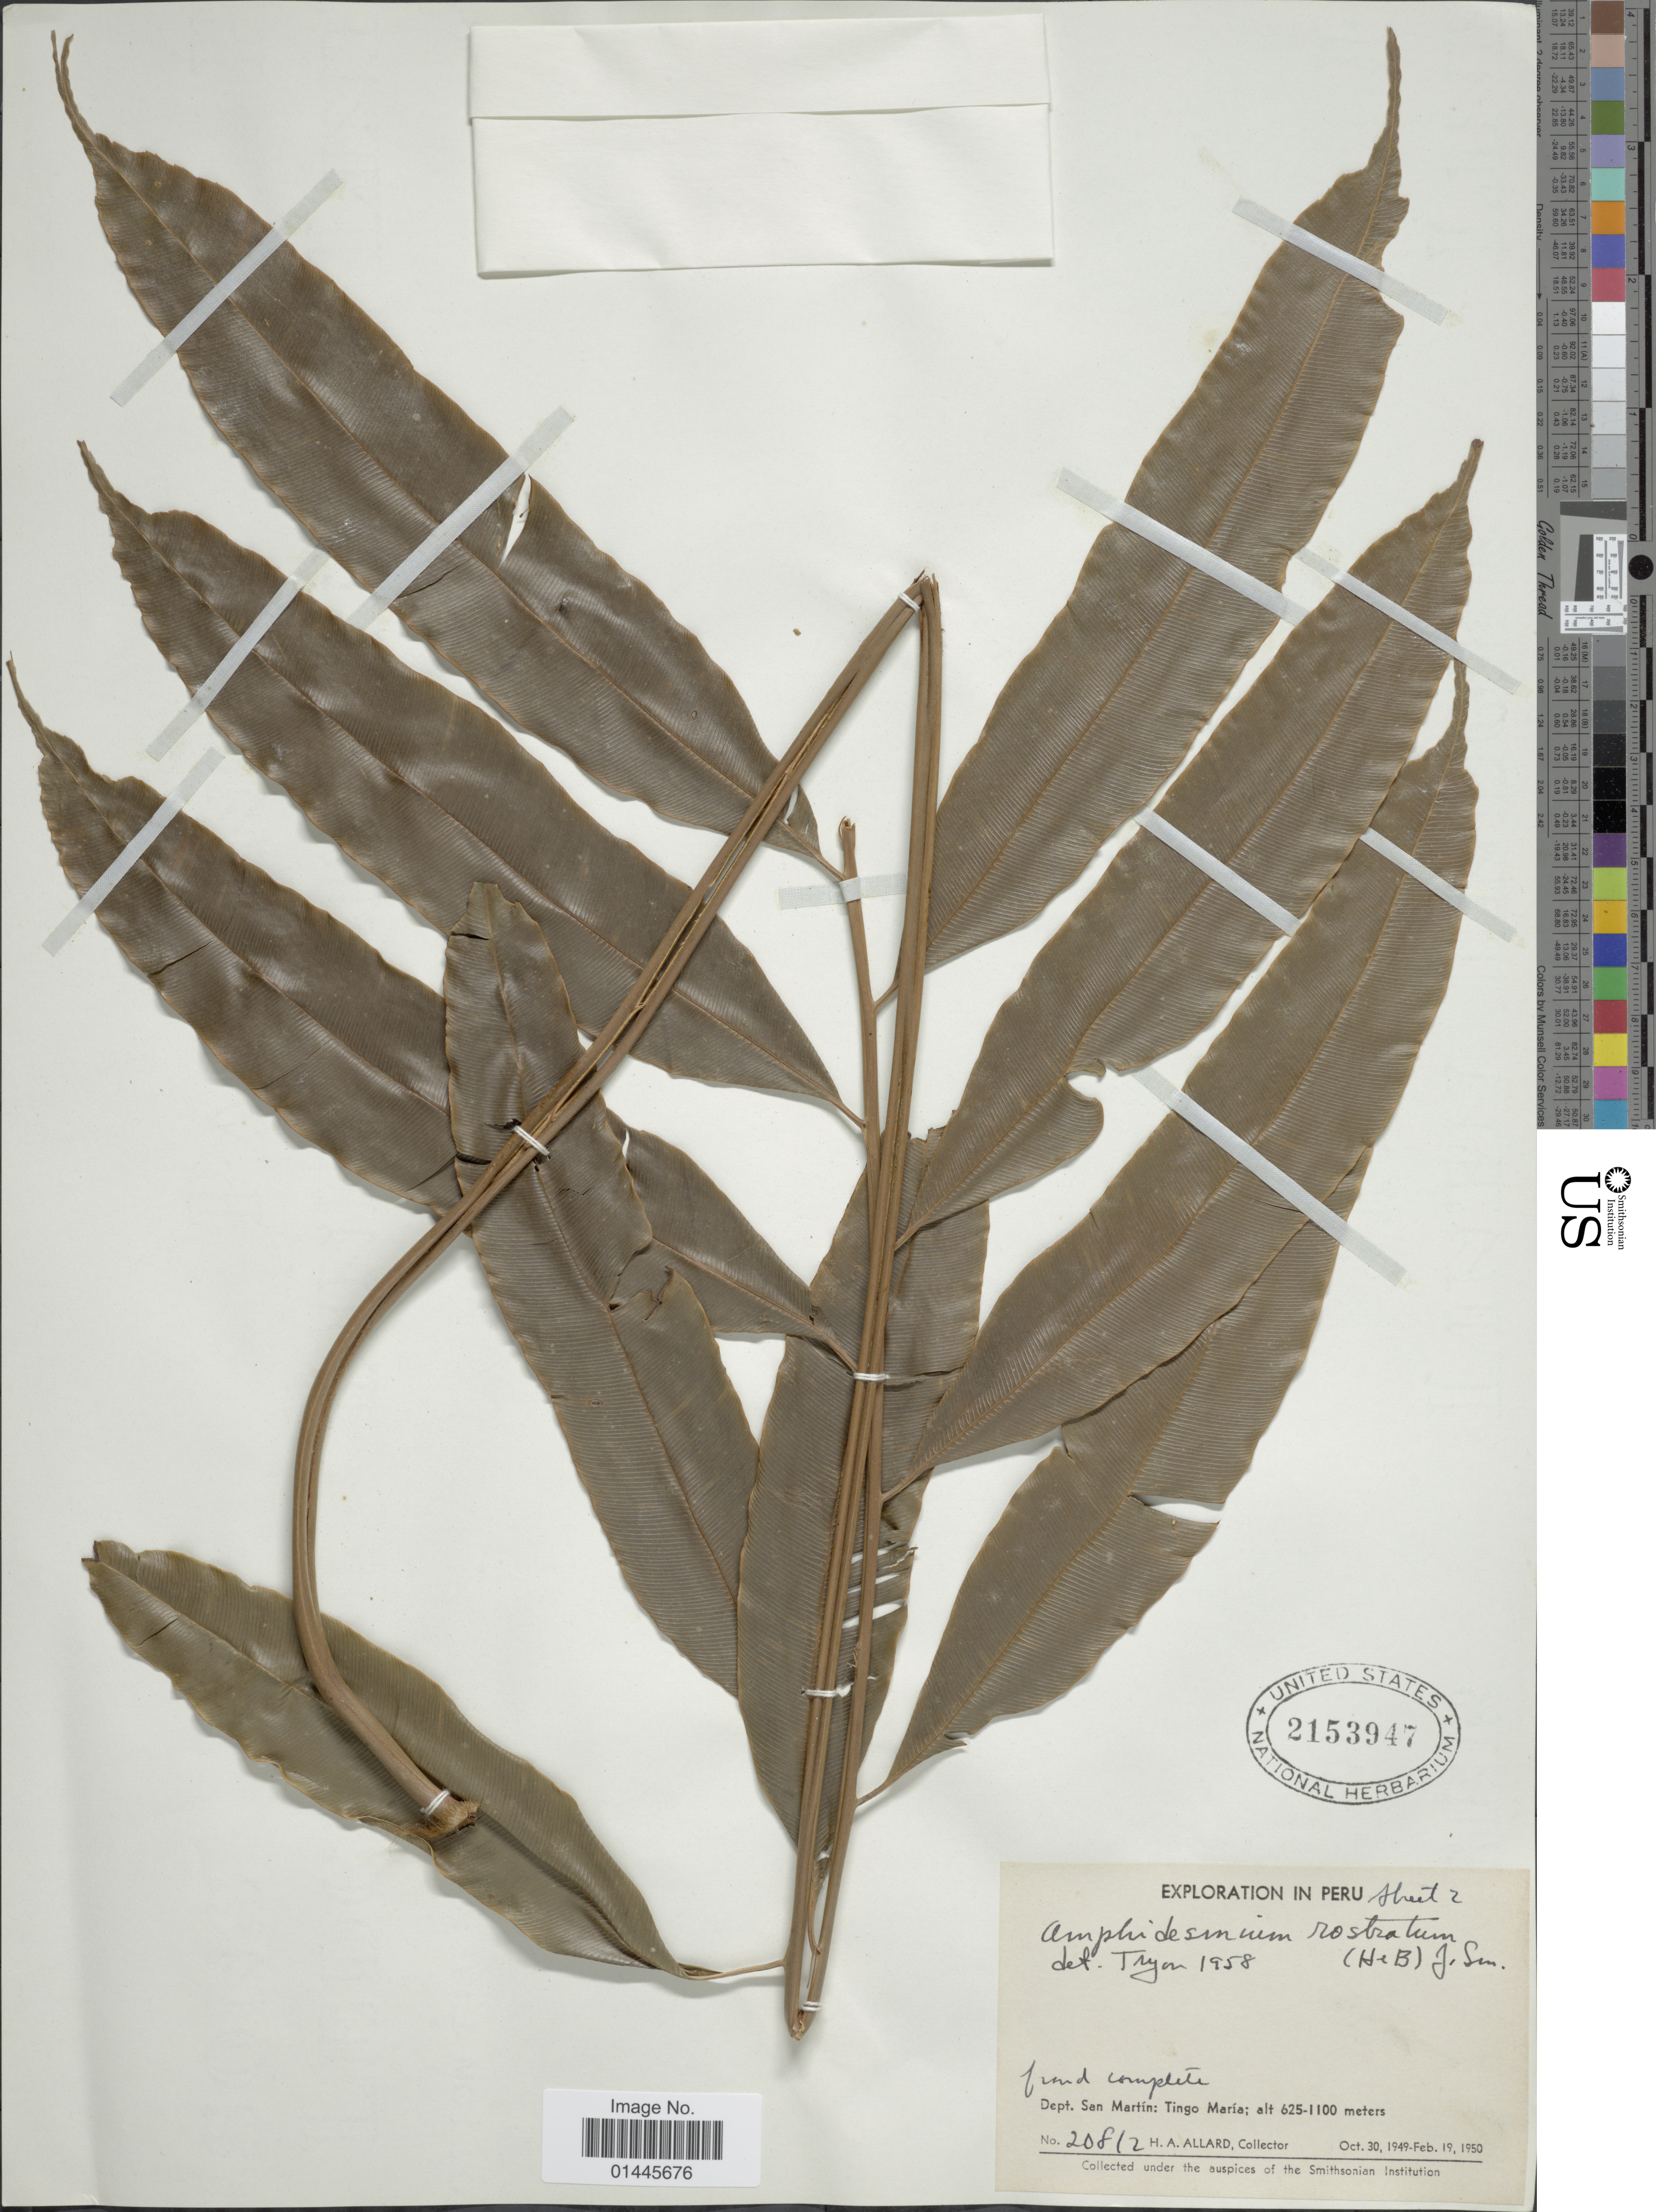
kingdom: Plantae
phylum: Tracheophyta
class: Polypodiopsida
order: Cyatheales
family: Metaxyaceae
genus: Metaxya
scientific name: Metaxya rostrata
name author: (Kunth) C. Presl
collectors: H. A. Allard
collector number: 20812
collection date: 1949-10-30/1950-02-19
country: Peru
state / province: San Martín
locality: Tingo Maria.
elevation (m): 625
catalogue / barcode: US 2153947